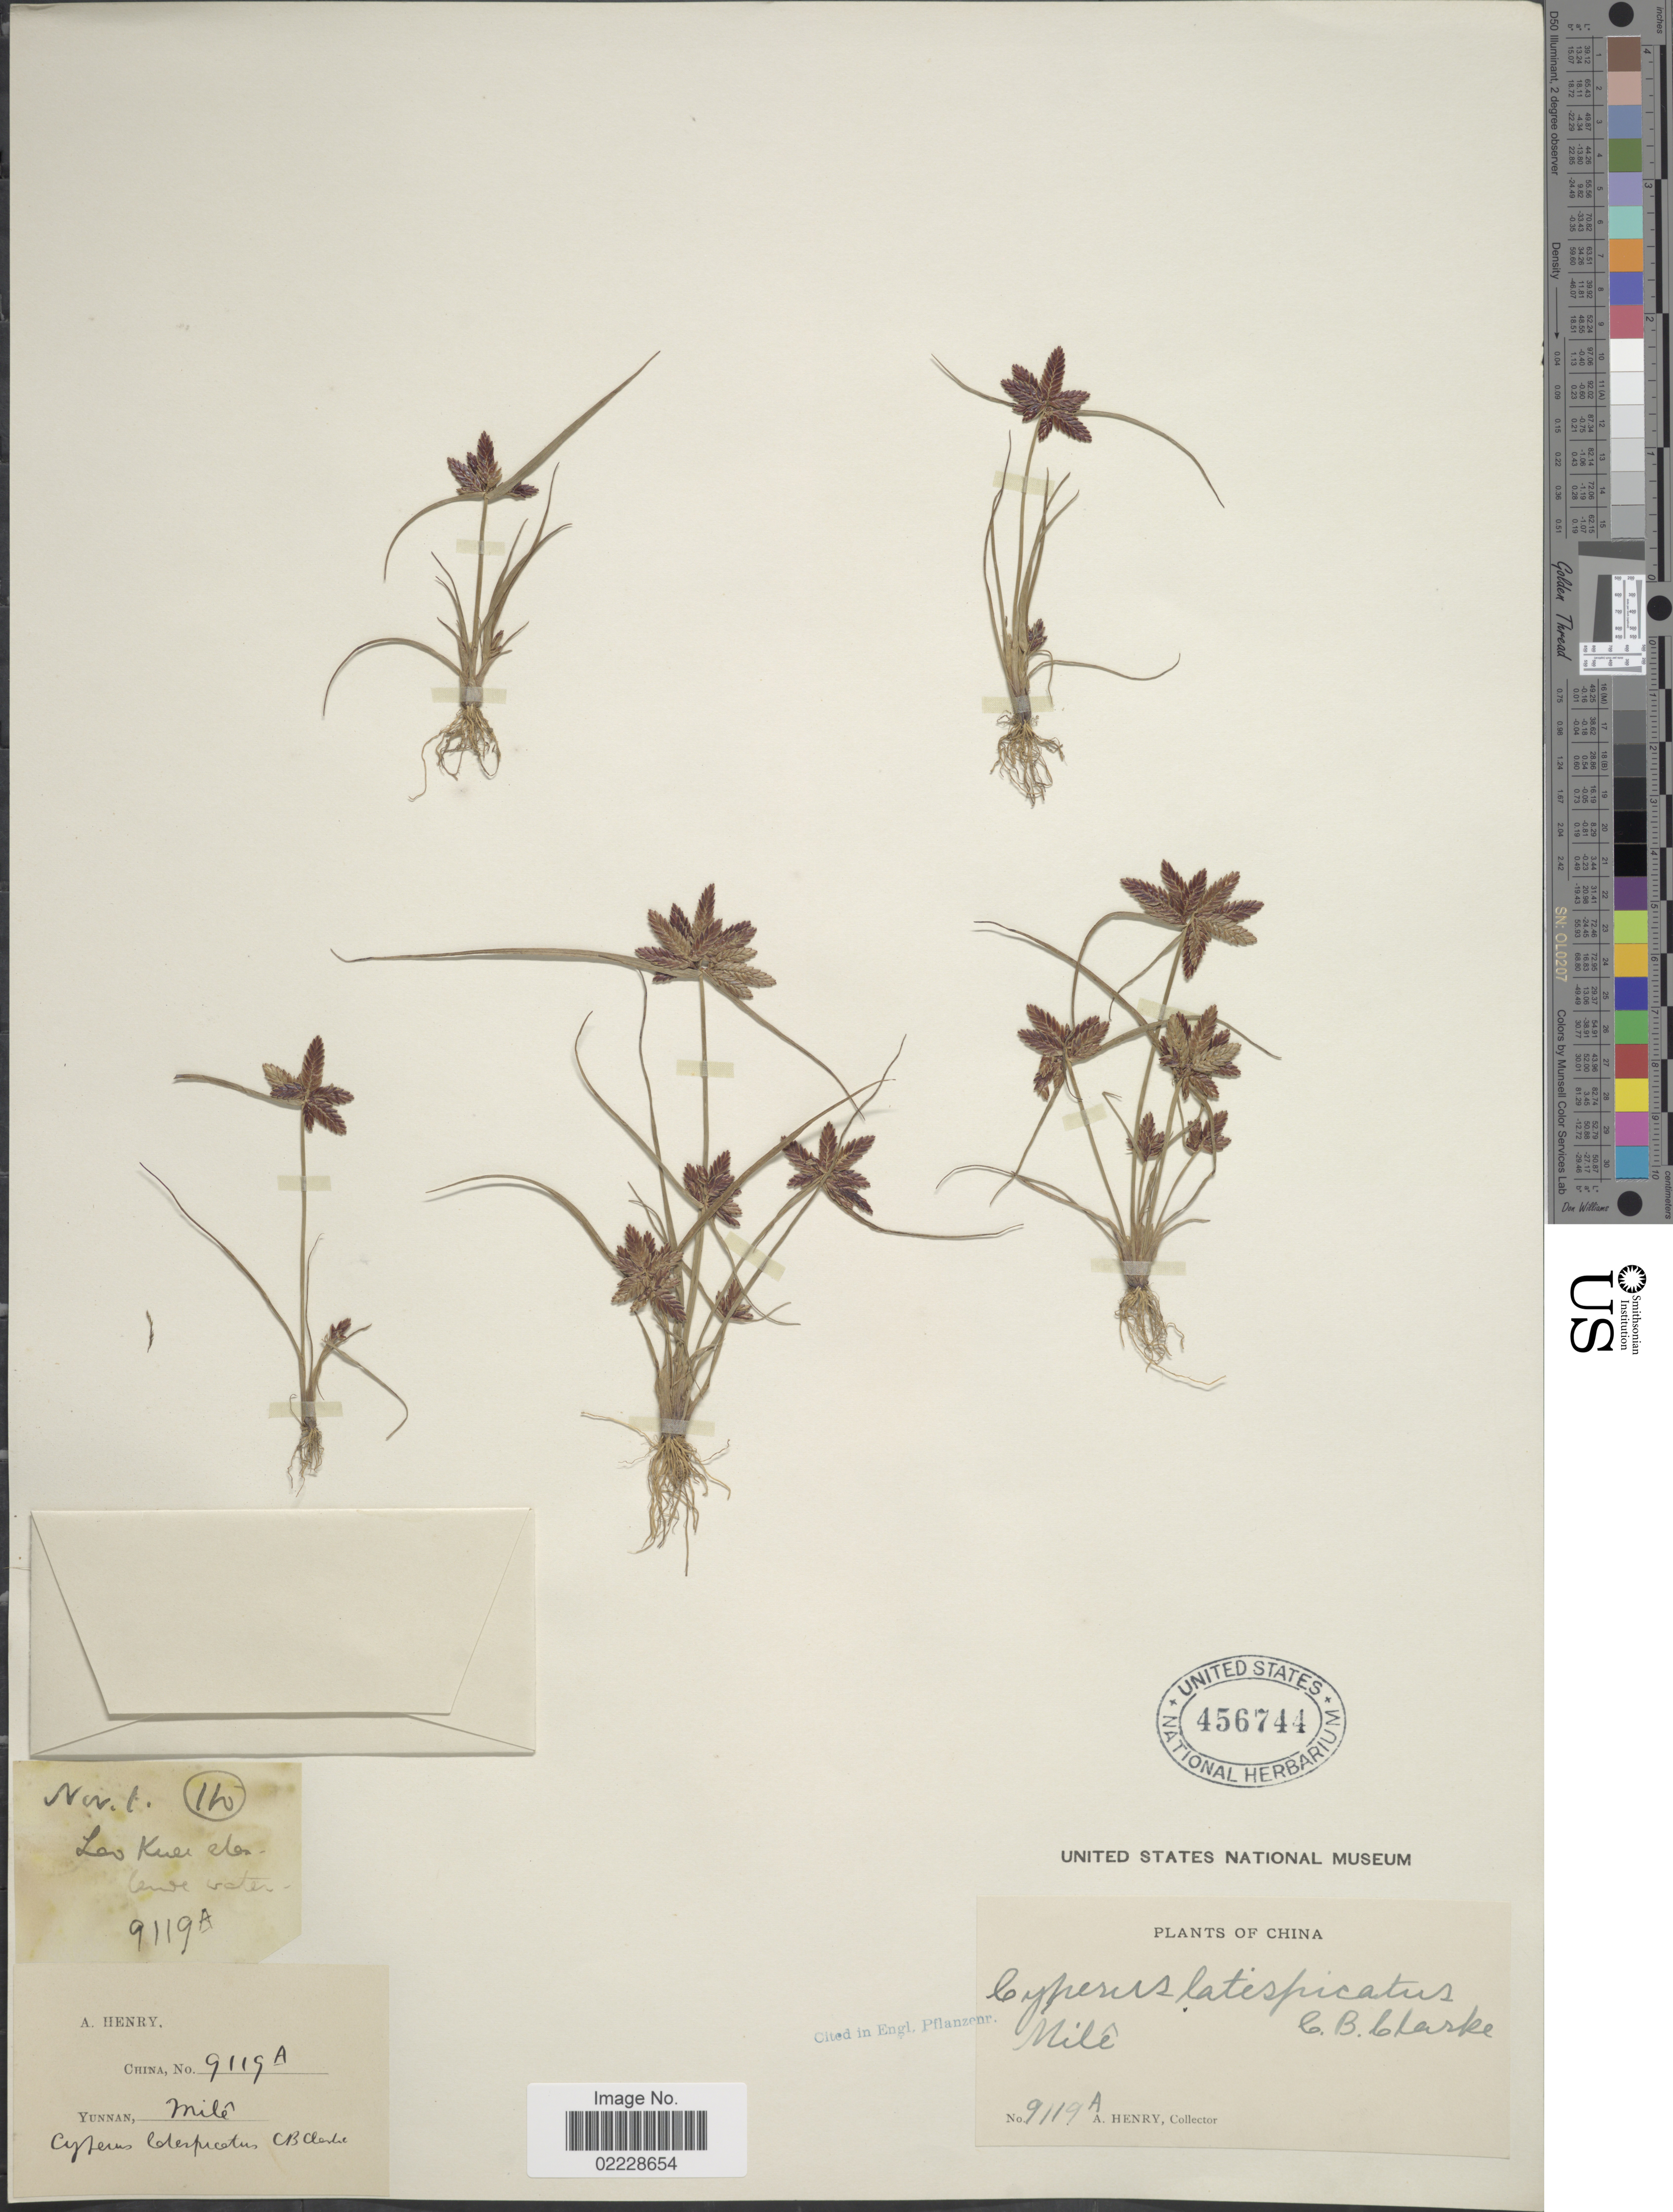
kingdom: Plantae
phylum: Tracheophyta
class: Liliopsida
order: Poales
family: Cyperaceae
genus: Cyperus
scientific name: Cyperus diaphanus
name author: Schrad.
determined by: Strong, Mark T., (BOT), Smithsonian Institution - National Museum of Natural History (UNITED STATES)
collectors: A. Henry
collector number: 9119 A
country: China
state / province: Yunnan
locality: Yunnan, Mile.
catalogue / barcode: US 456744